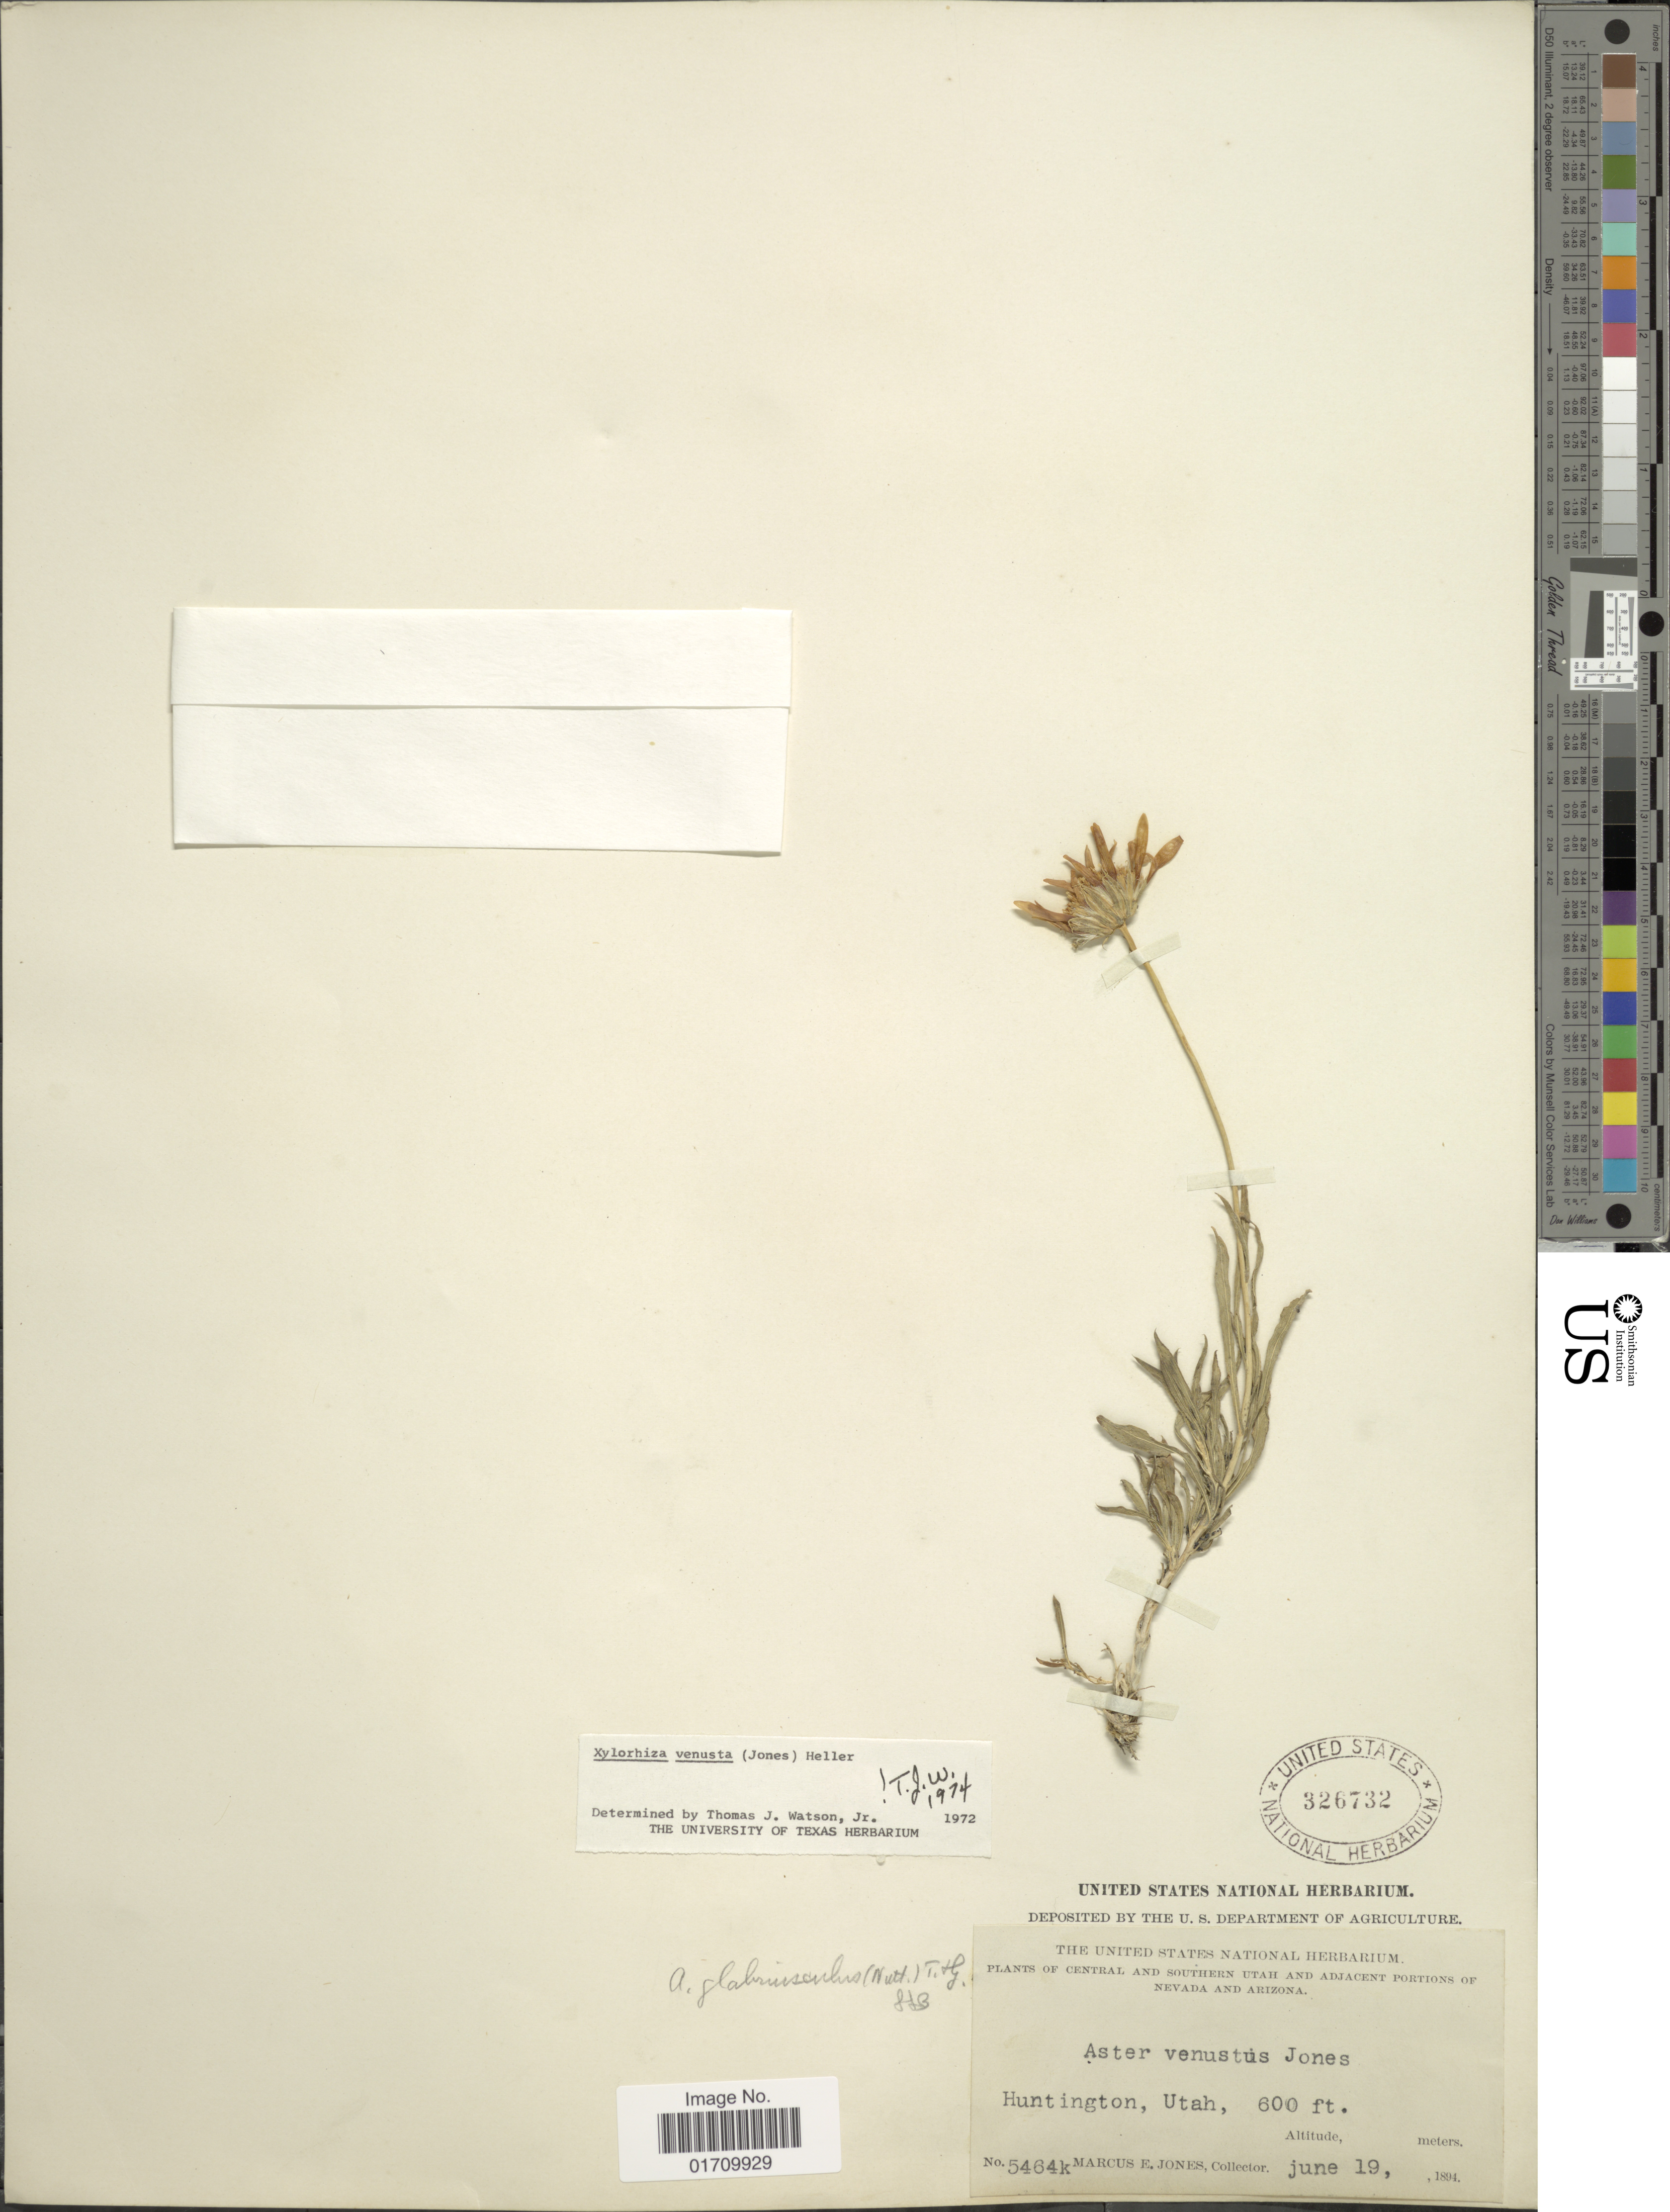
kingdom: Plantae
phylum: Tracheophyta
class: Magnoliopsida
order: Asterales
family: Asteraceae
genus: Xylorhiza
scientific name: Xylorhiza venusta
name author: (M.E. Jones) A. Heller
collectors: M. E. Jones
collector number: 5464k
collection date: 1894-06-19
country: United States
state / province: Utah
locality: Huntington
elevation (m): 183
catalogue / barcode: US 326732